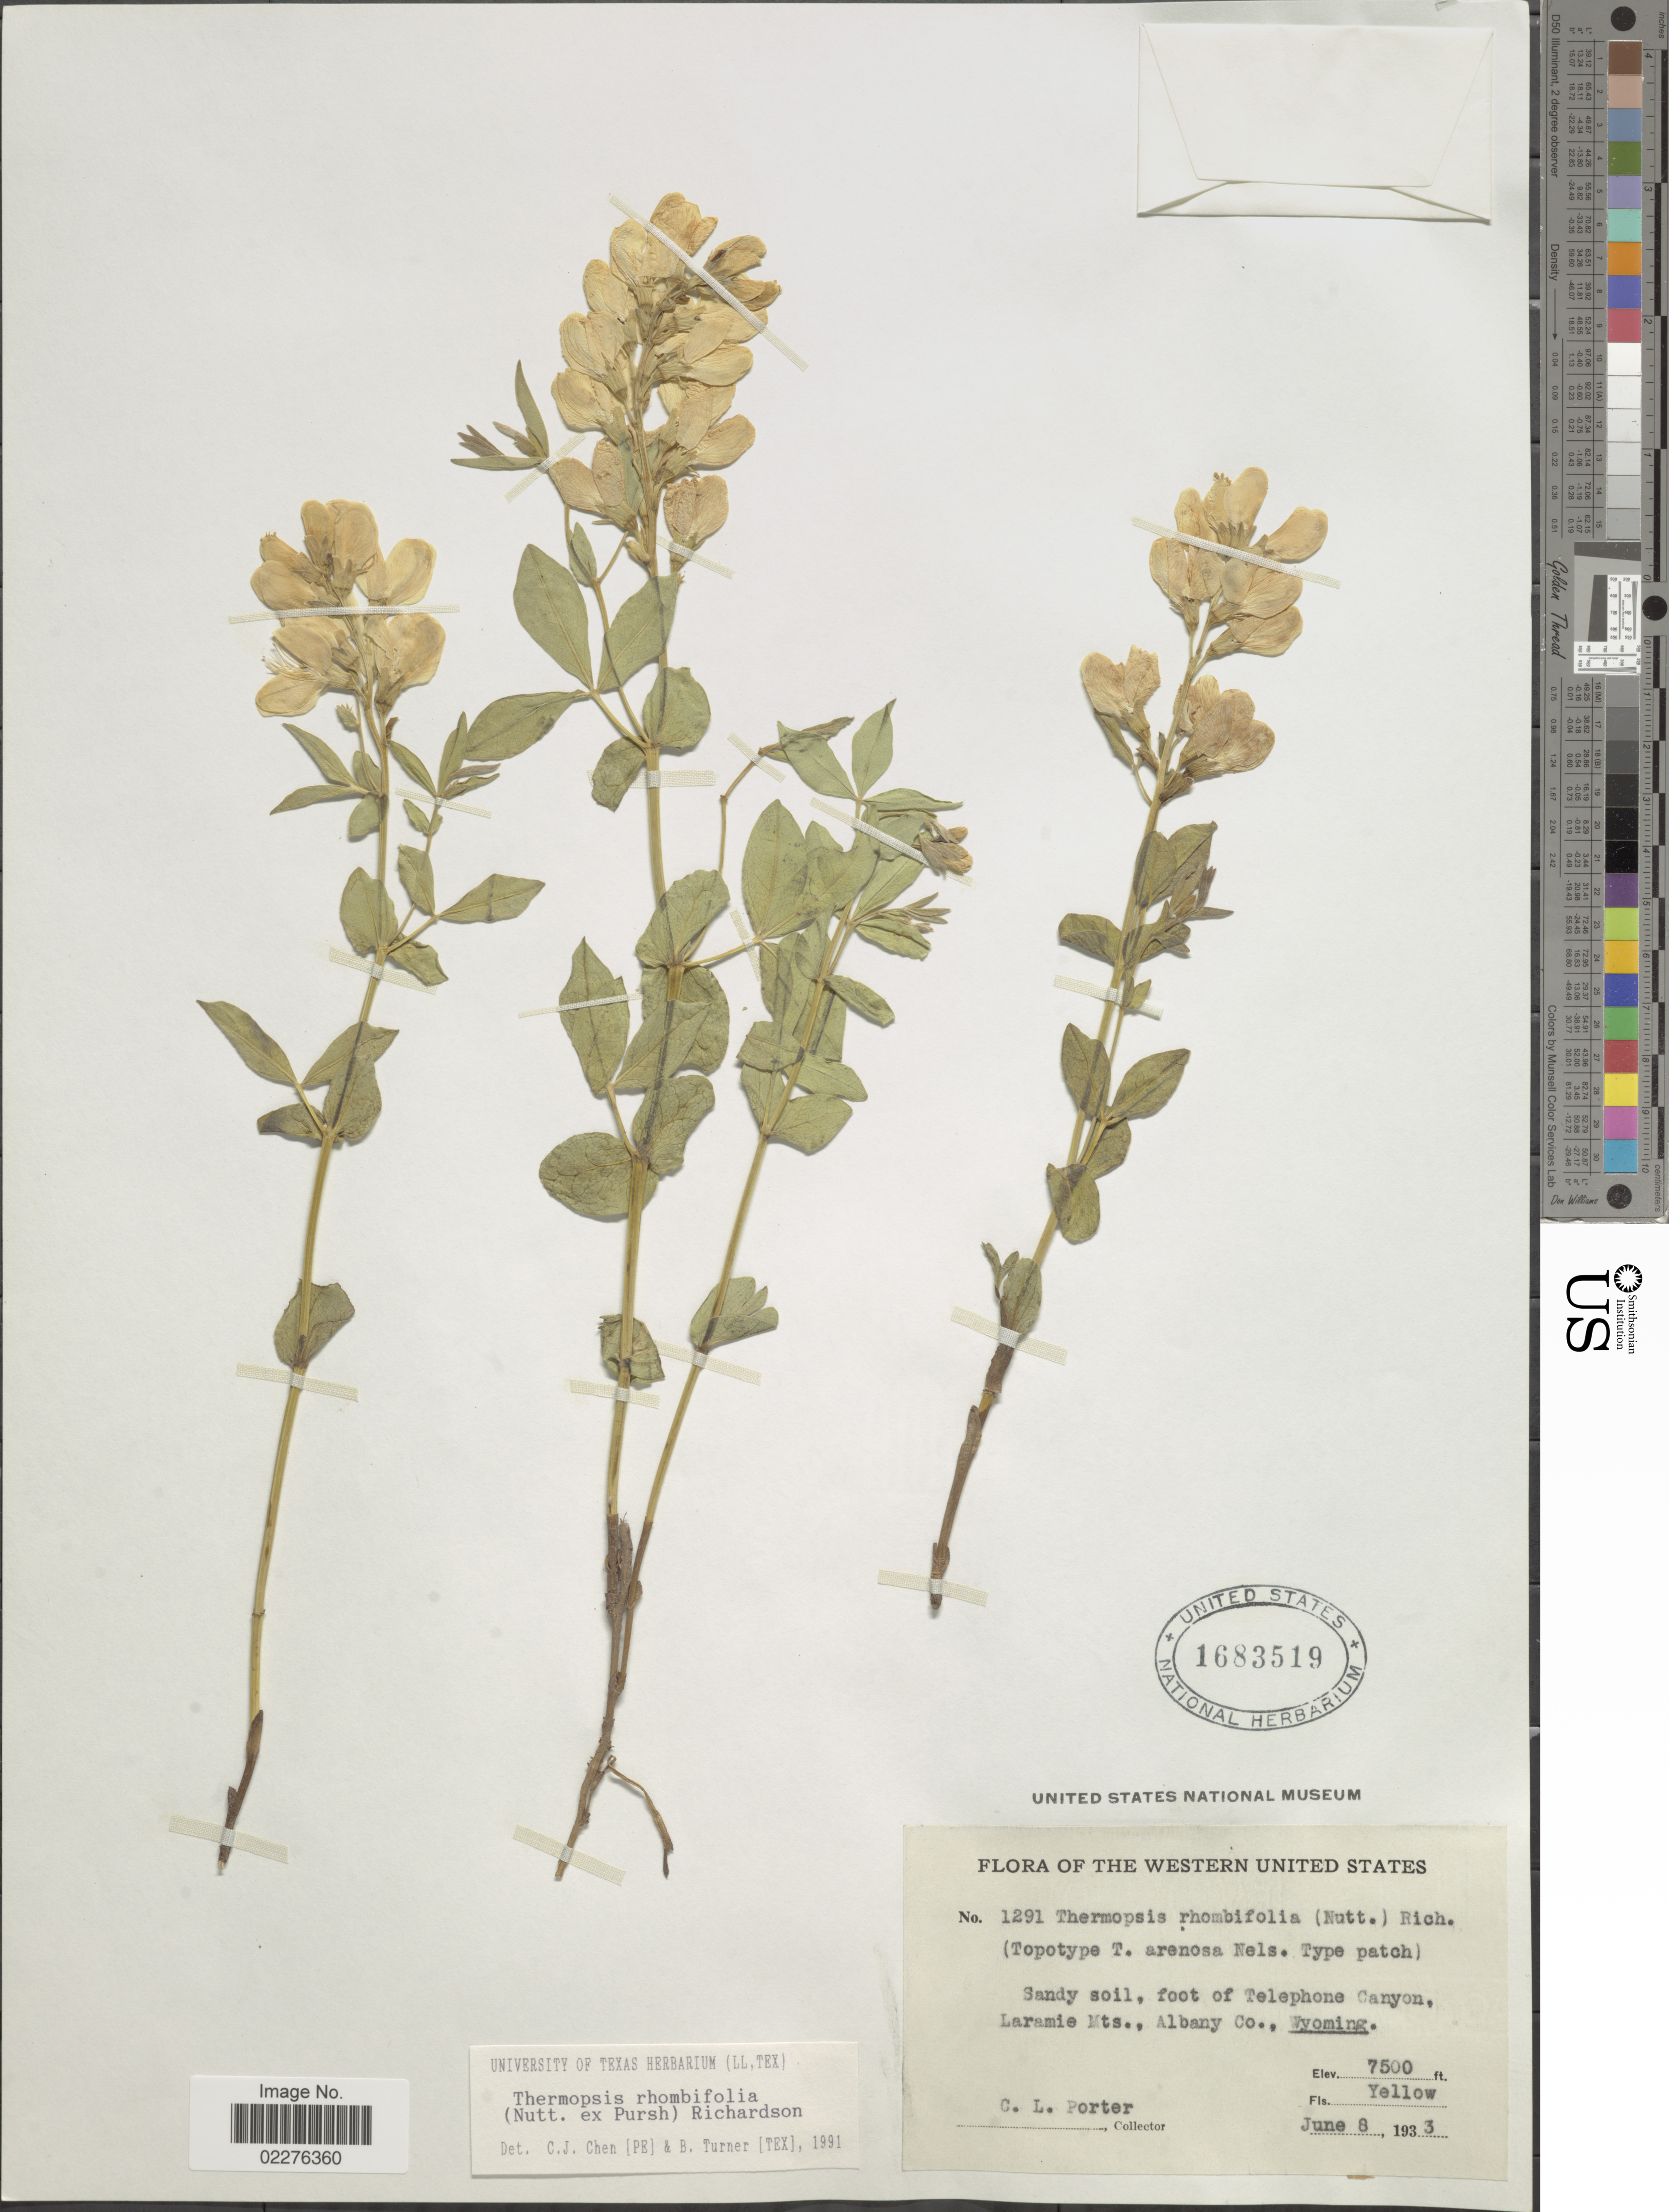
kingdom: Plantae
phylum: Tracheophyta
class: Magnoliopsida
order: Fabales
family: Fabaceae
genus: Thermopsis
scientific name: Thermopsis rhombifolia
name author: Richardson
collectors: C. L. Porter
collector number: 1291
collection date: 1933-06-08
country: United States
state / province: Wyoming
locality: The Western United States, Sandy soil, foot of Telephone Canyon, Laramie Mts Albany Co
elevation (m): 2286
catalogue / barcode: US 1683519